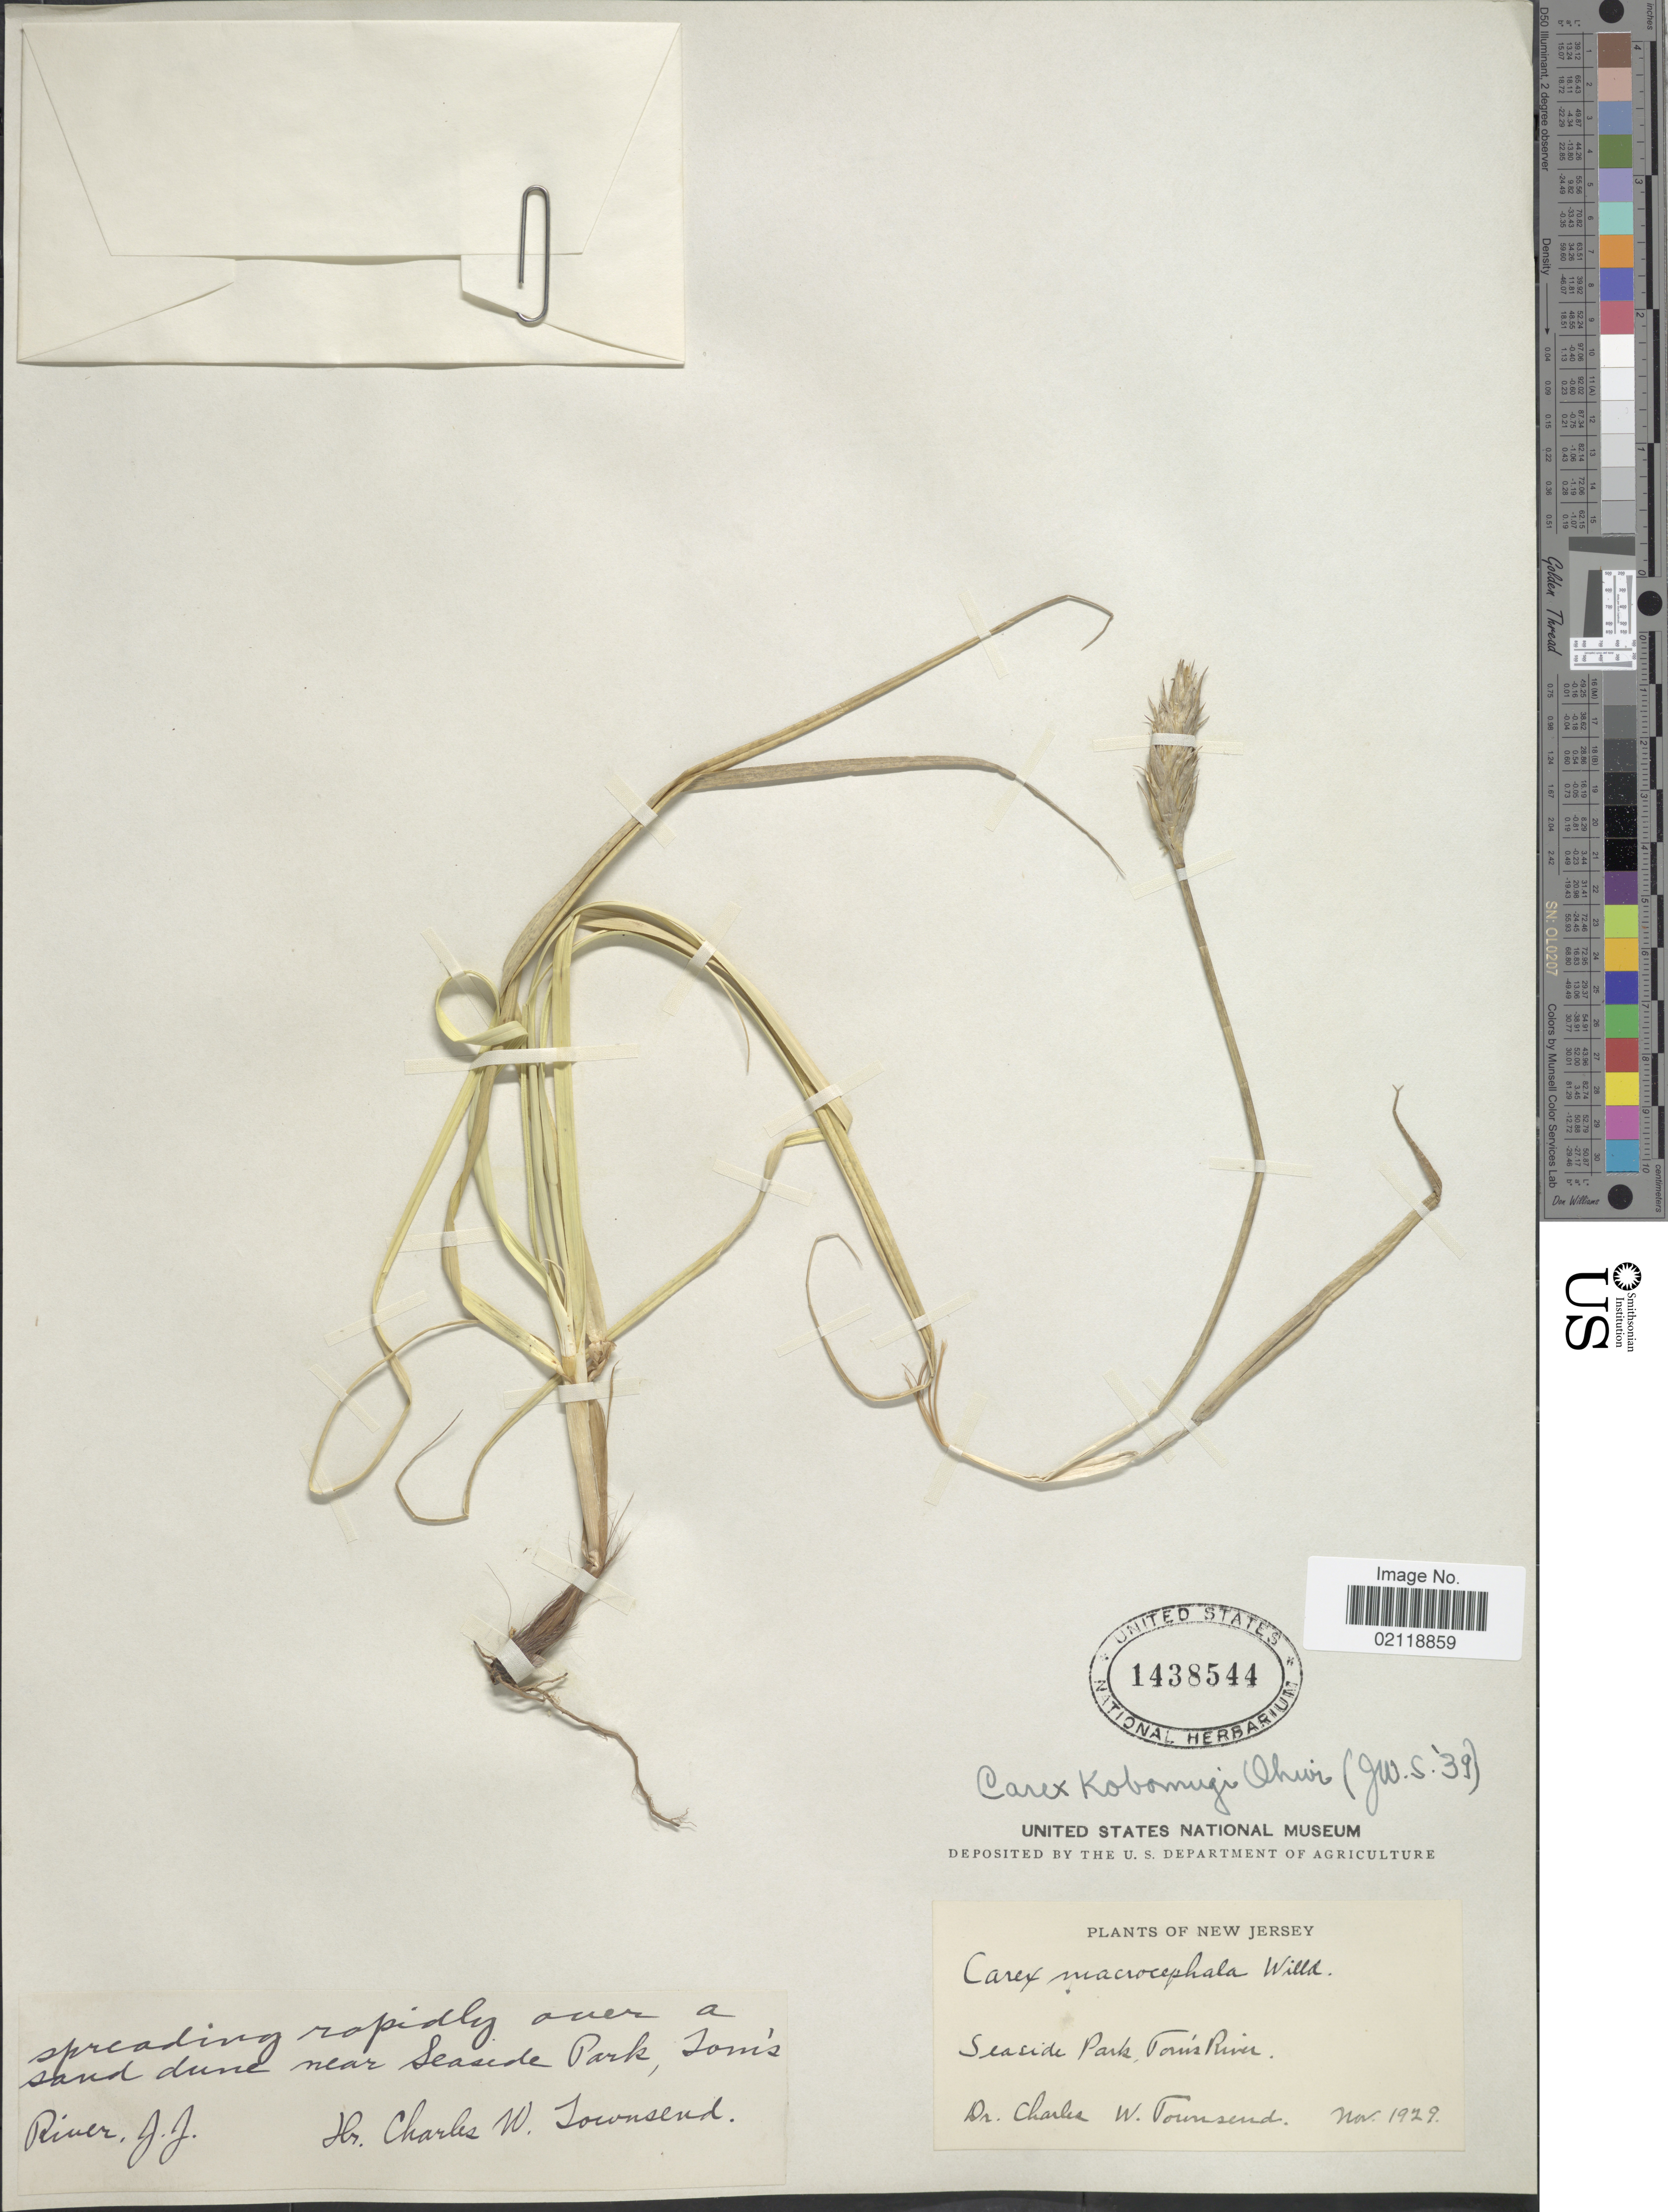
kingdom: Plantae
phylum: Tracheophyta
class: Liliopsida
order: Poales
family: Cyperaceae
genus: Carex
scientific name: Carex kobomugi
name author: Ohwi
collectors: C. Townsend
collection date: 1929-11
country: United States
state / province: New Jersey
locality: Seaside Park, Tom's River, spreading rapidly over a sand dune near Seaside Park.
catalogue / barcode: US 1438544